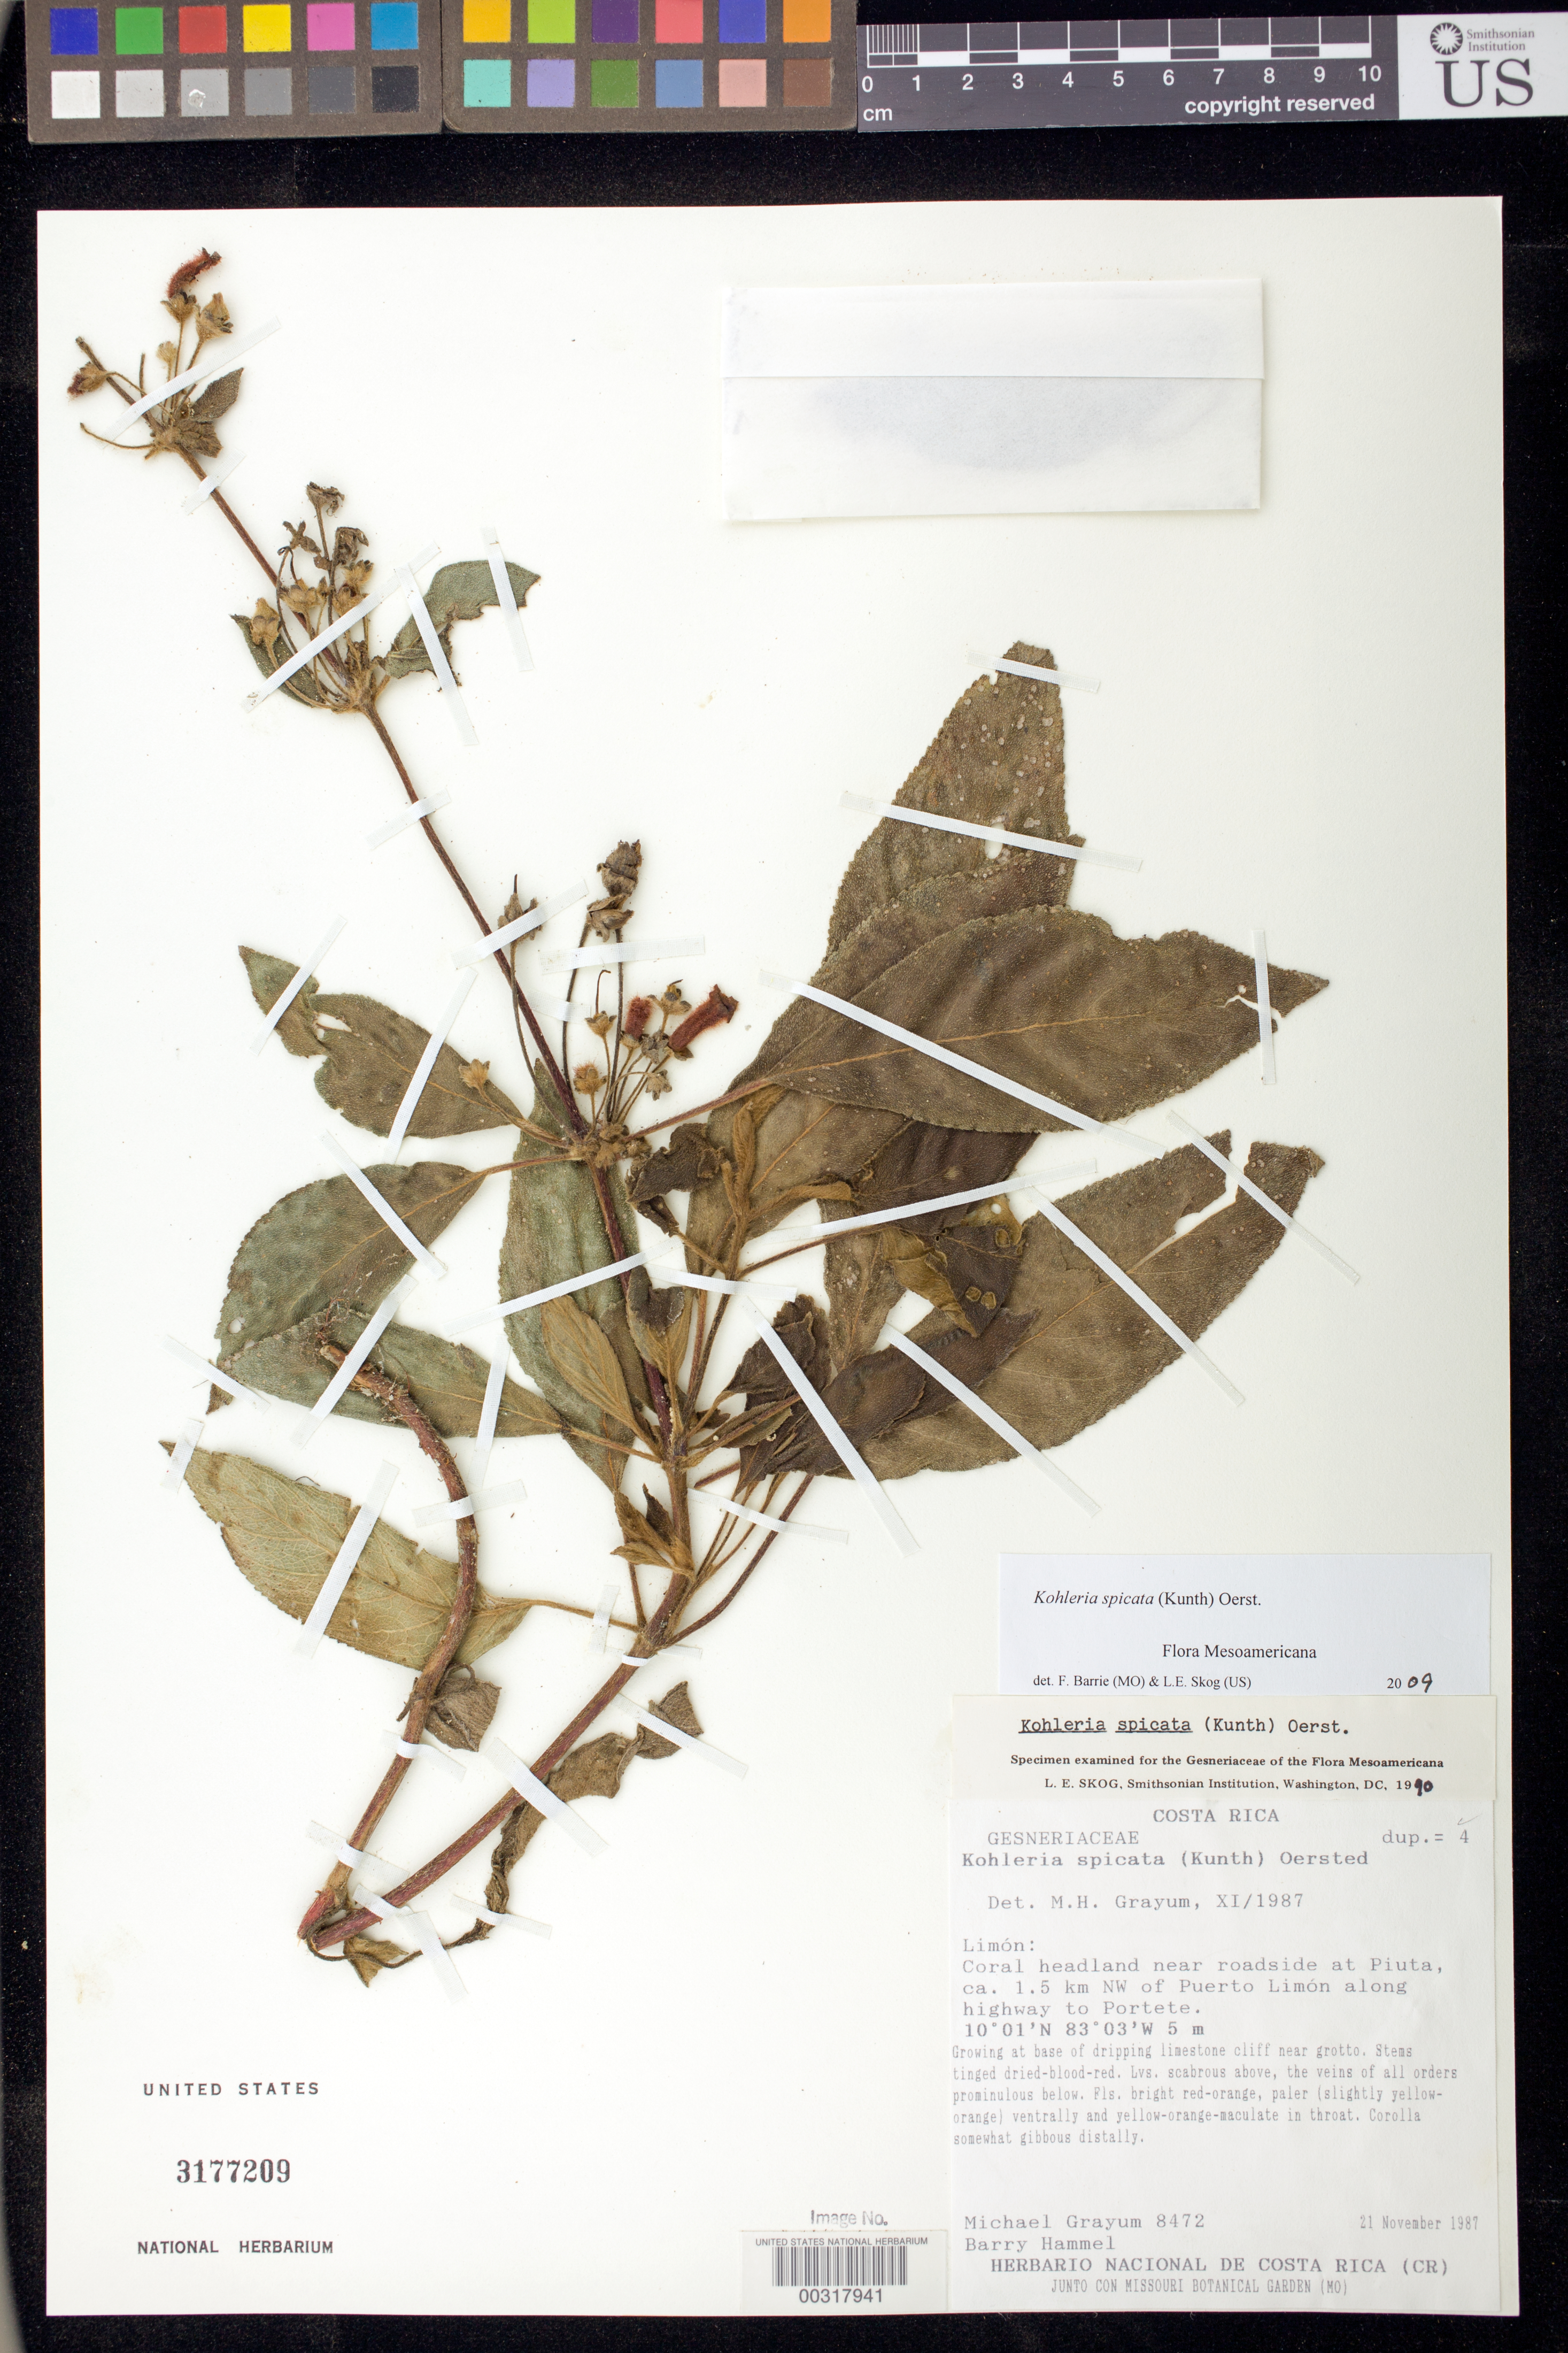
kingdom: Plantae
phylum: Tracheophyta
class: Magnoliopsida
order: Lamiales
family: Gesneriaceae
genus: Kohleria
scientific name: Kohleria spicata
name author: (Kunth) Oerst.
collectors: M. H. Grayum & B. Hammel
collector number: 8472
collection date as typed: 21 Nov 1987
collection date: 1987-11-21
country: Costa Rica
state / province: Limón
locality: Coral headland near roadside at Piuta, ca 1.5 km NW of Puerto Limon along highway to Portete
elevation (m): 5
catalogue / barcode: US 3177209